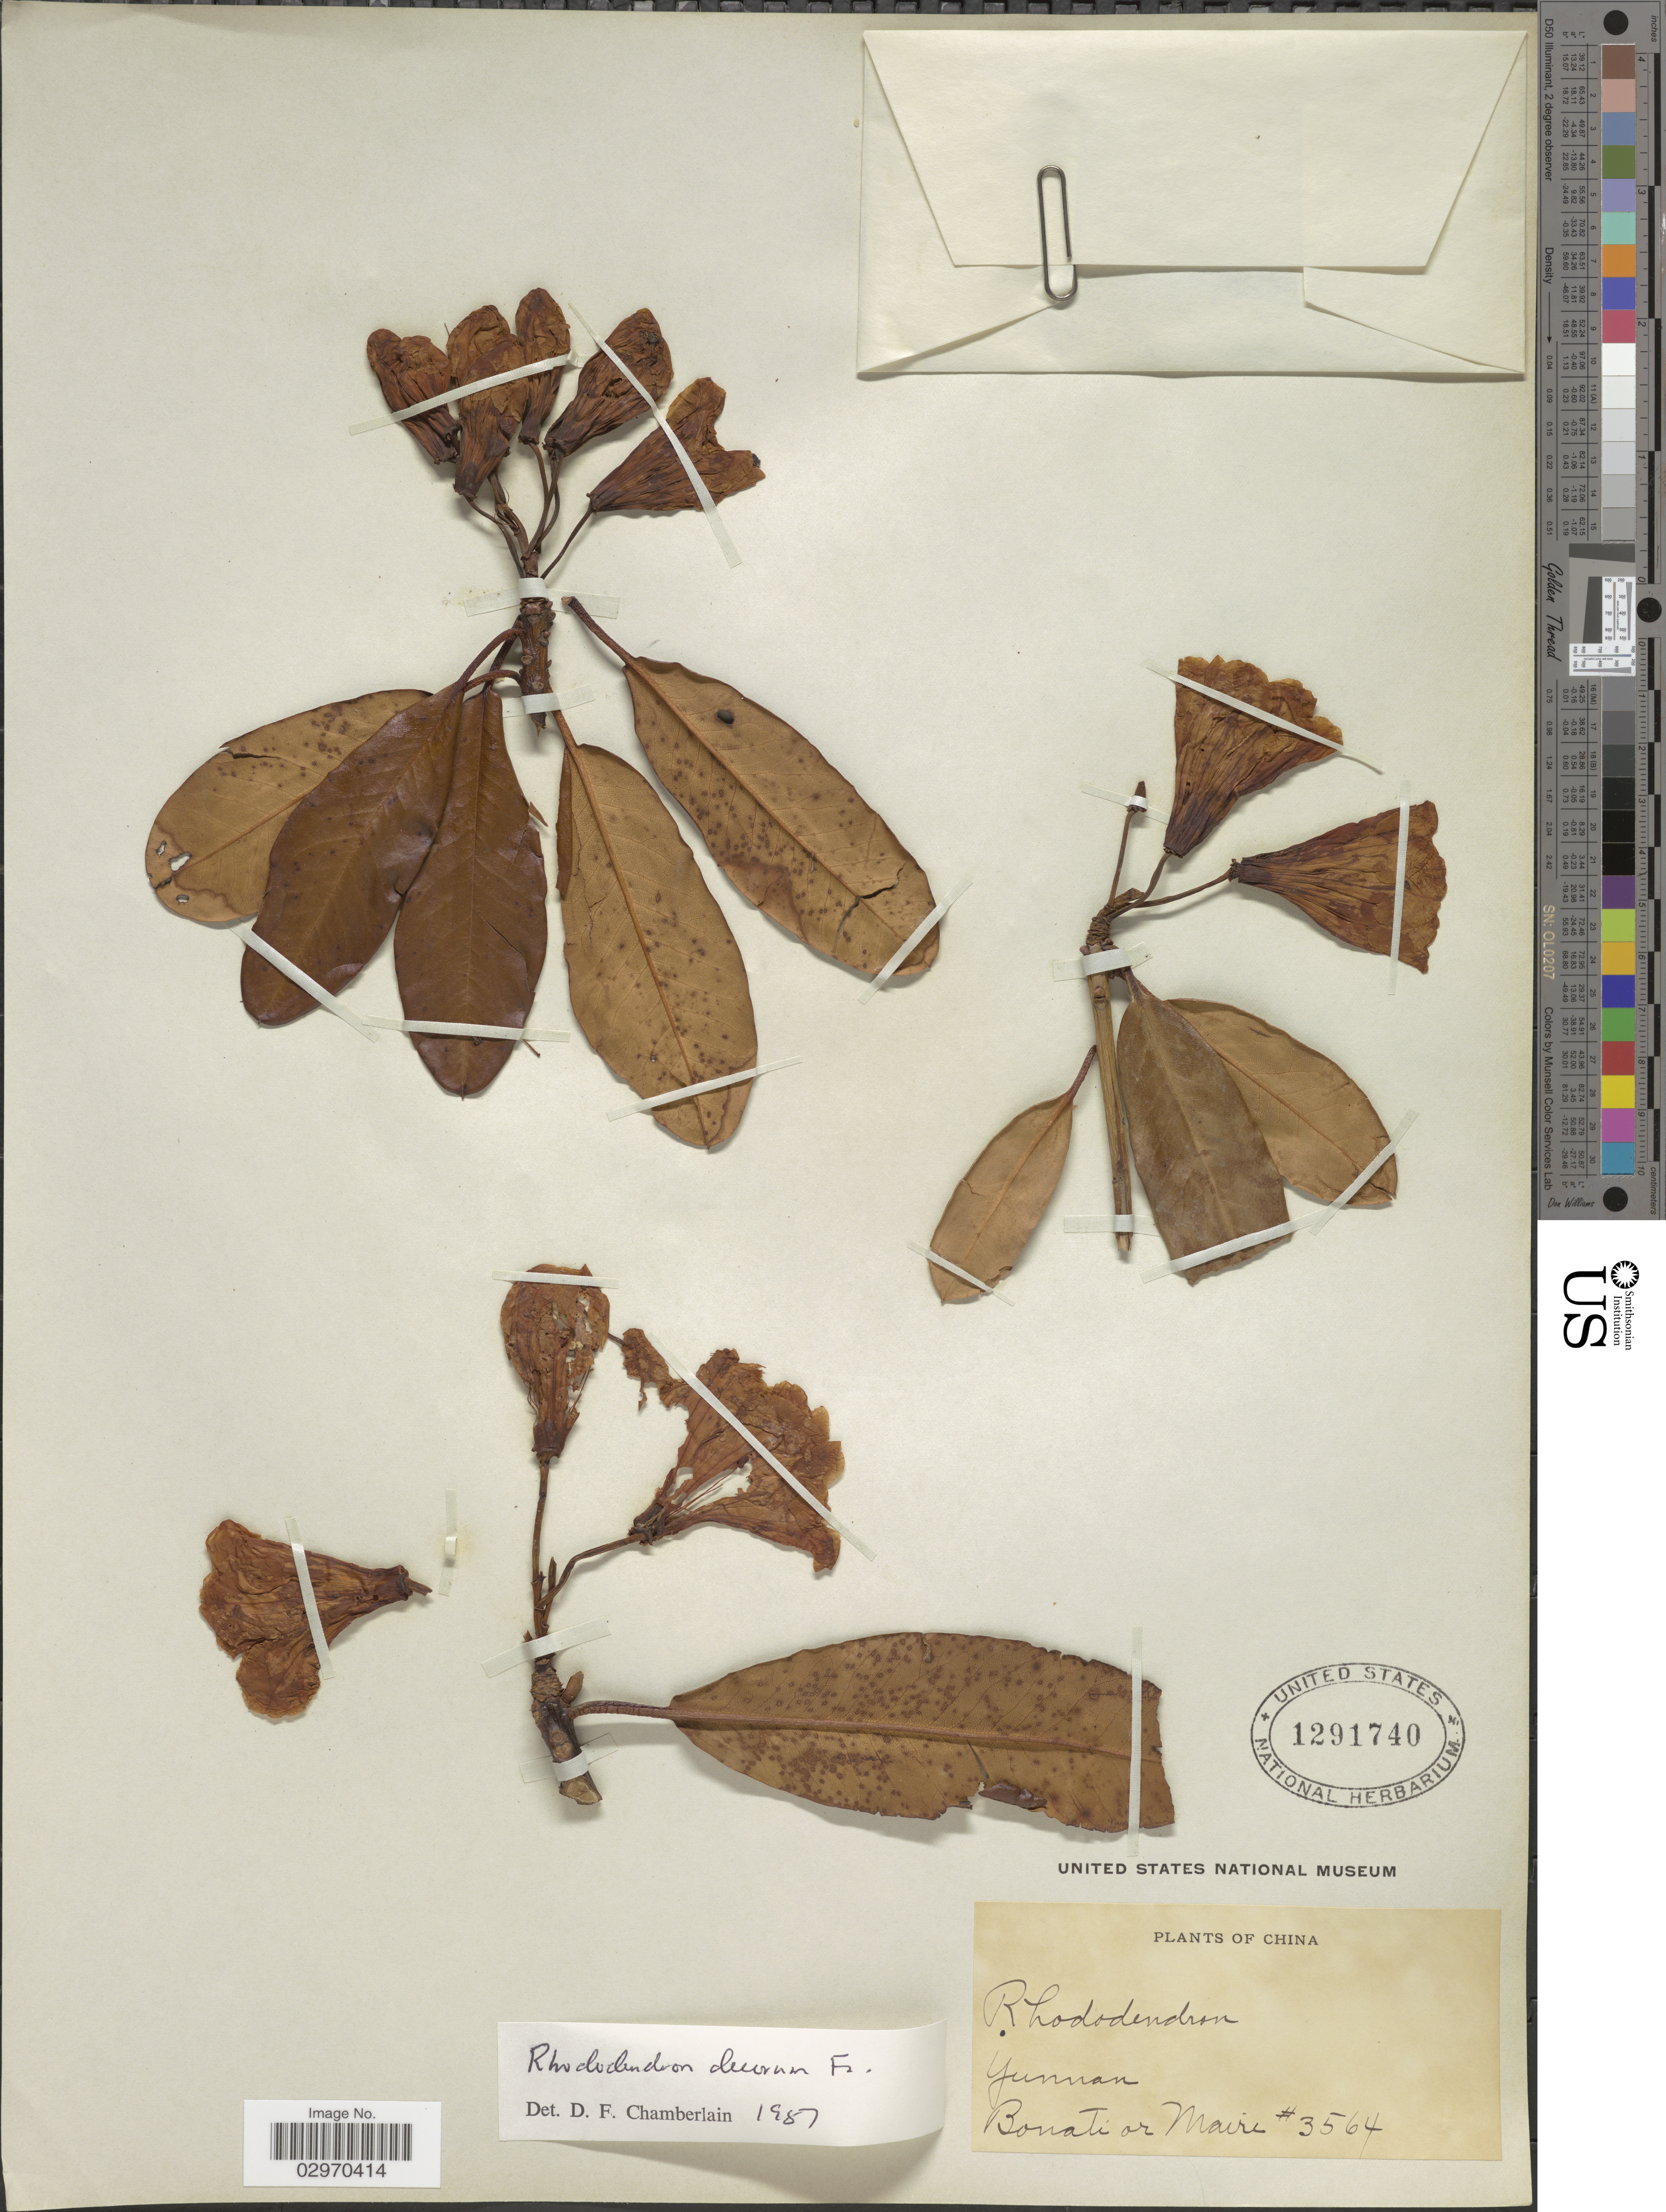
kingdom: Plantae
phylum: Tracheophyta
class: Magnoliopsida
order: Ericales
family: Ericaceae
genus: Rhododendron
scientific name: Rhododendron decorum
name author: Franch.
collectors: -. Bonati & Maire, --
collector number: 3564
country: China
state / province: Yunnan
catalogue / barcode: US 1291740